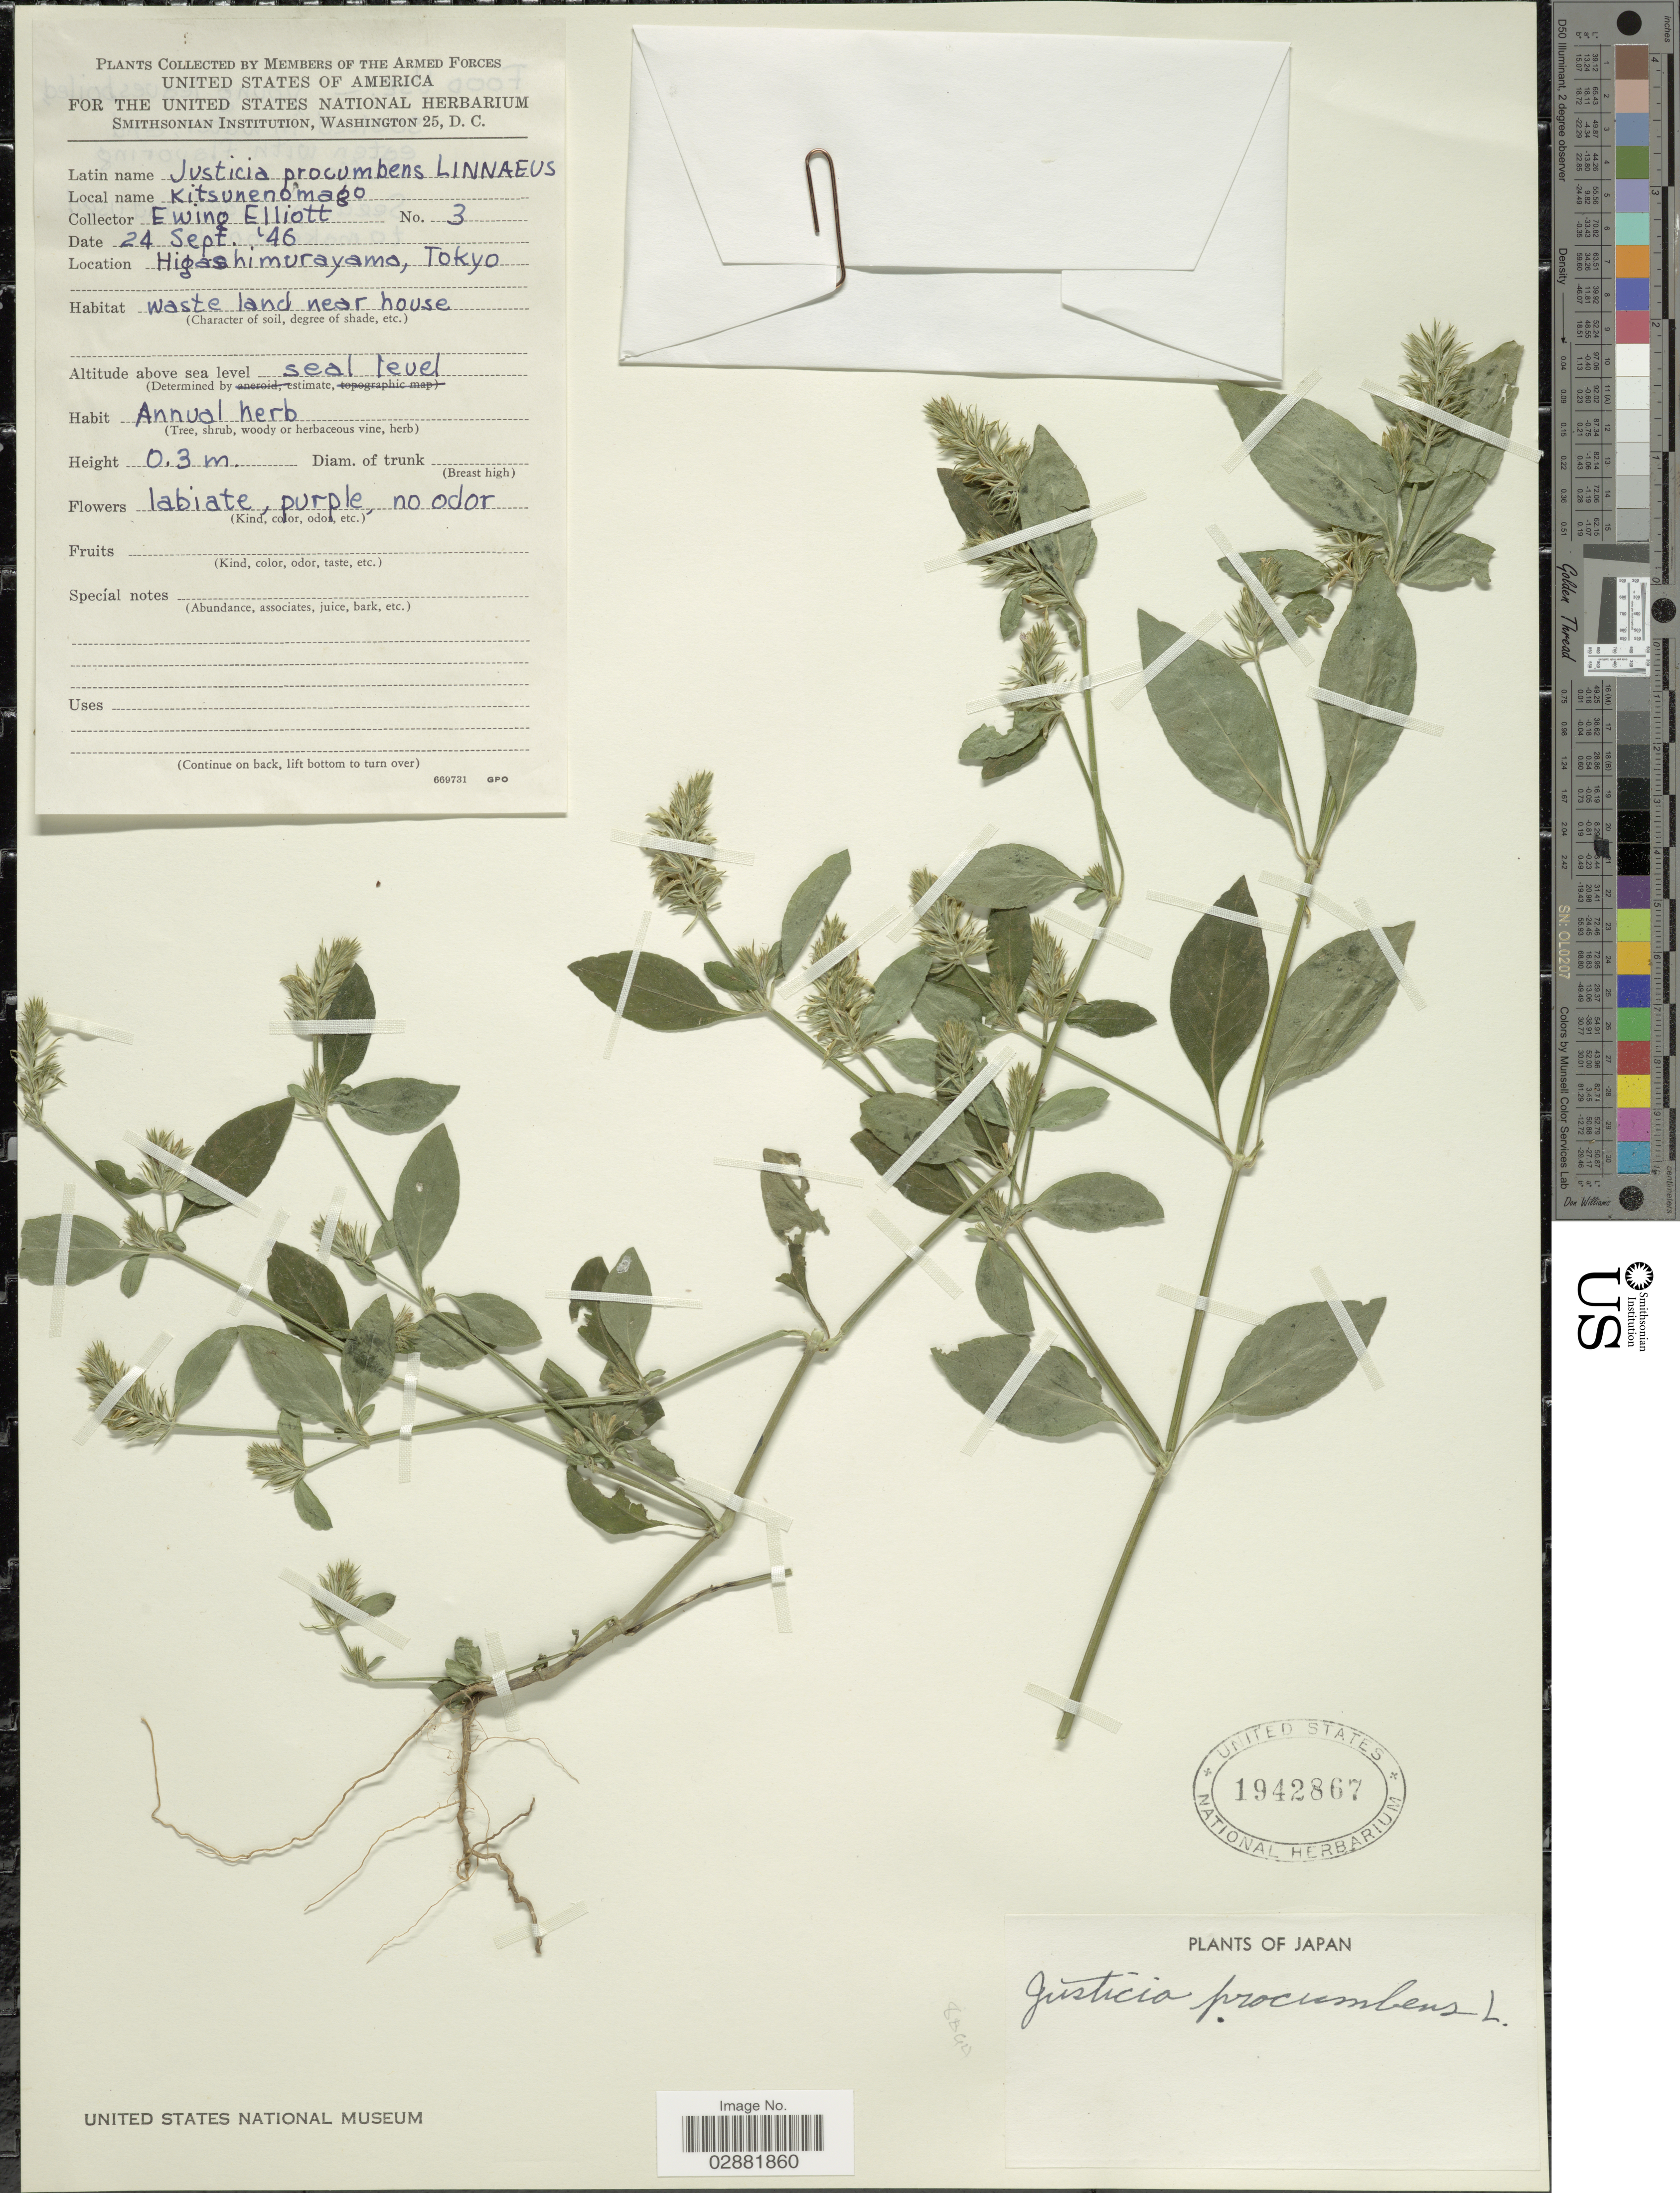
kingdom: Plantae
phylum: Tracheophyta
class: Magnoliopsida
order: Lamiales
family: Acanthaceae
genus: Justicia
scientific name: Justicia procumbens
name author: L.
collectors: E. Elliott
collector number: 3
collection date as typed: Transcribed d/m/y: 24/9/46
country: Japan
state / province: Tokyo, Federal City of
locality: Higashimurayamo, waste land near house.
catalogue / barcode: US 1942867